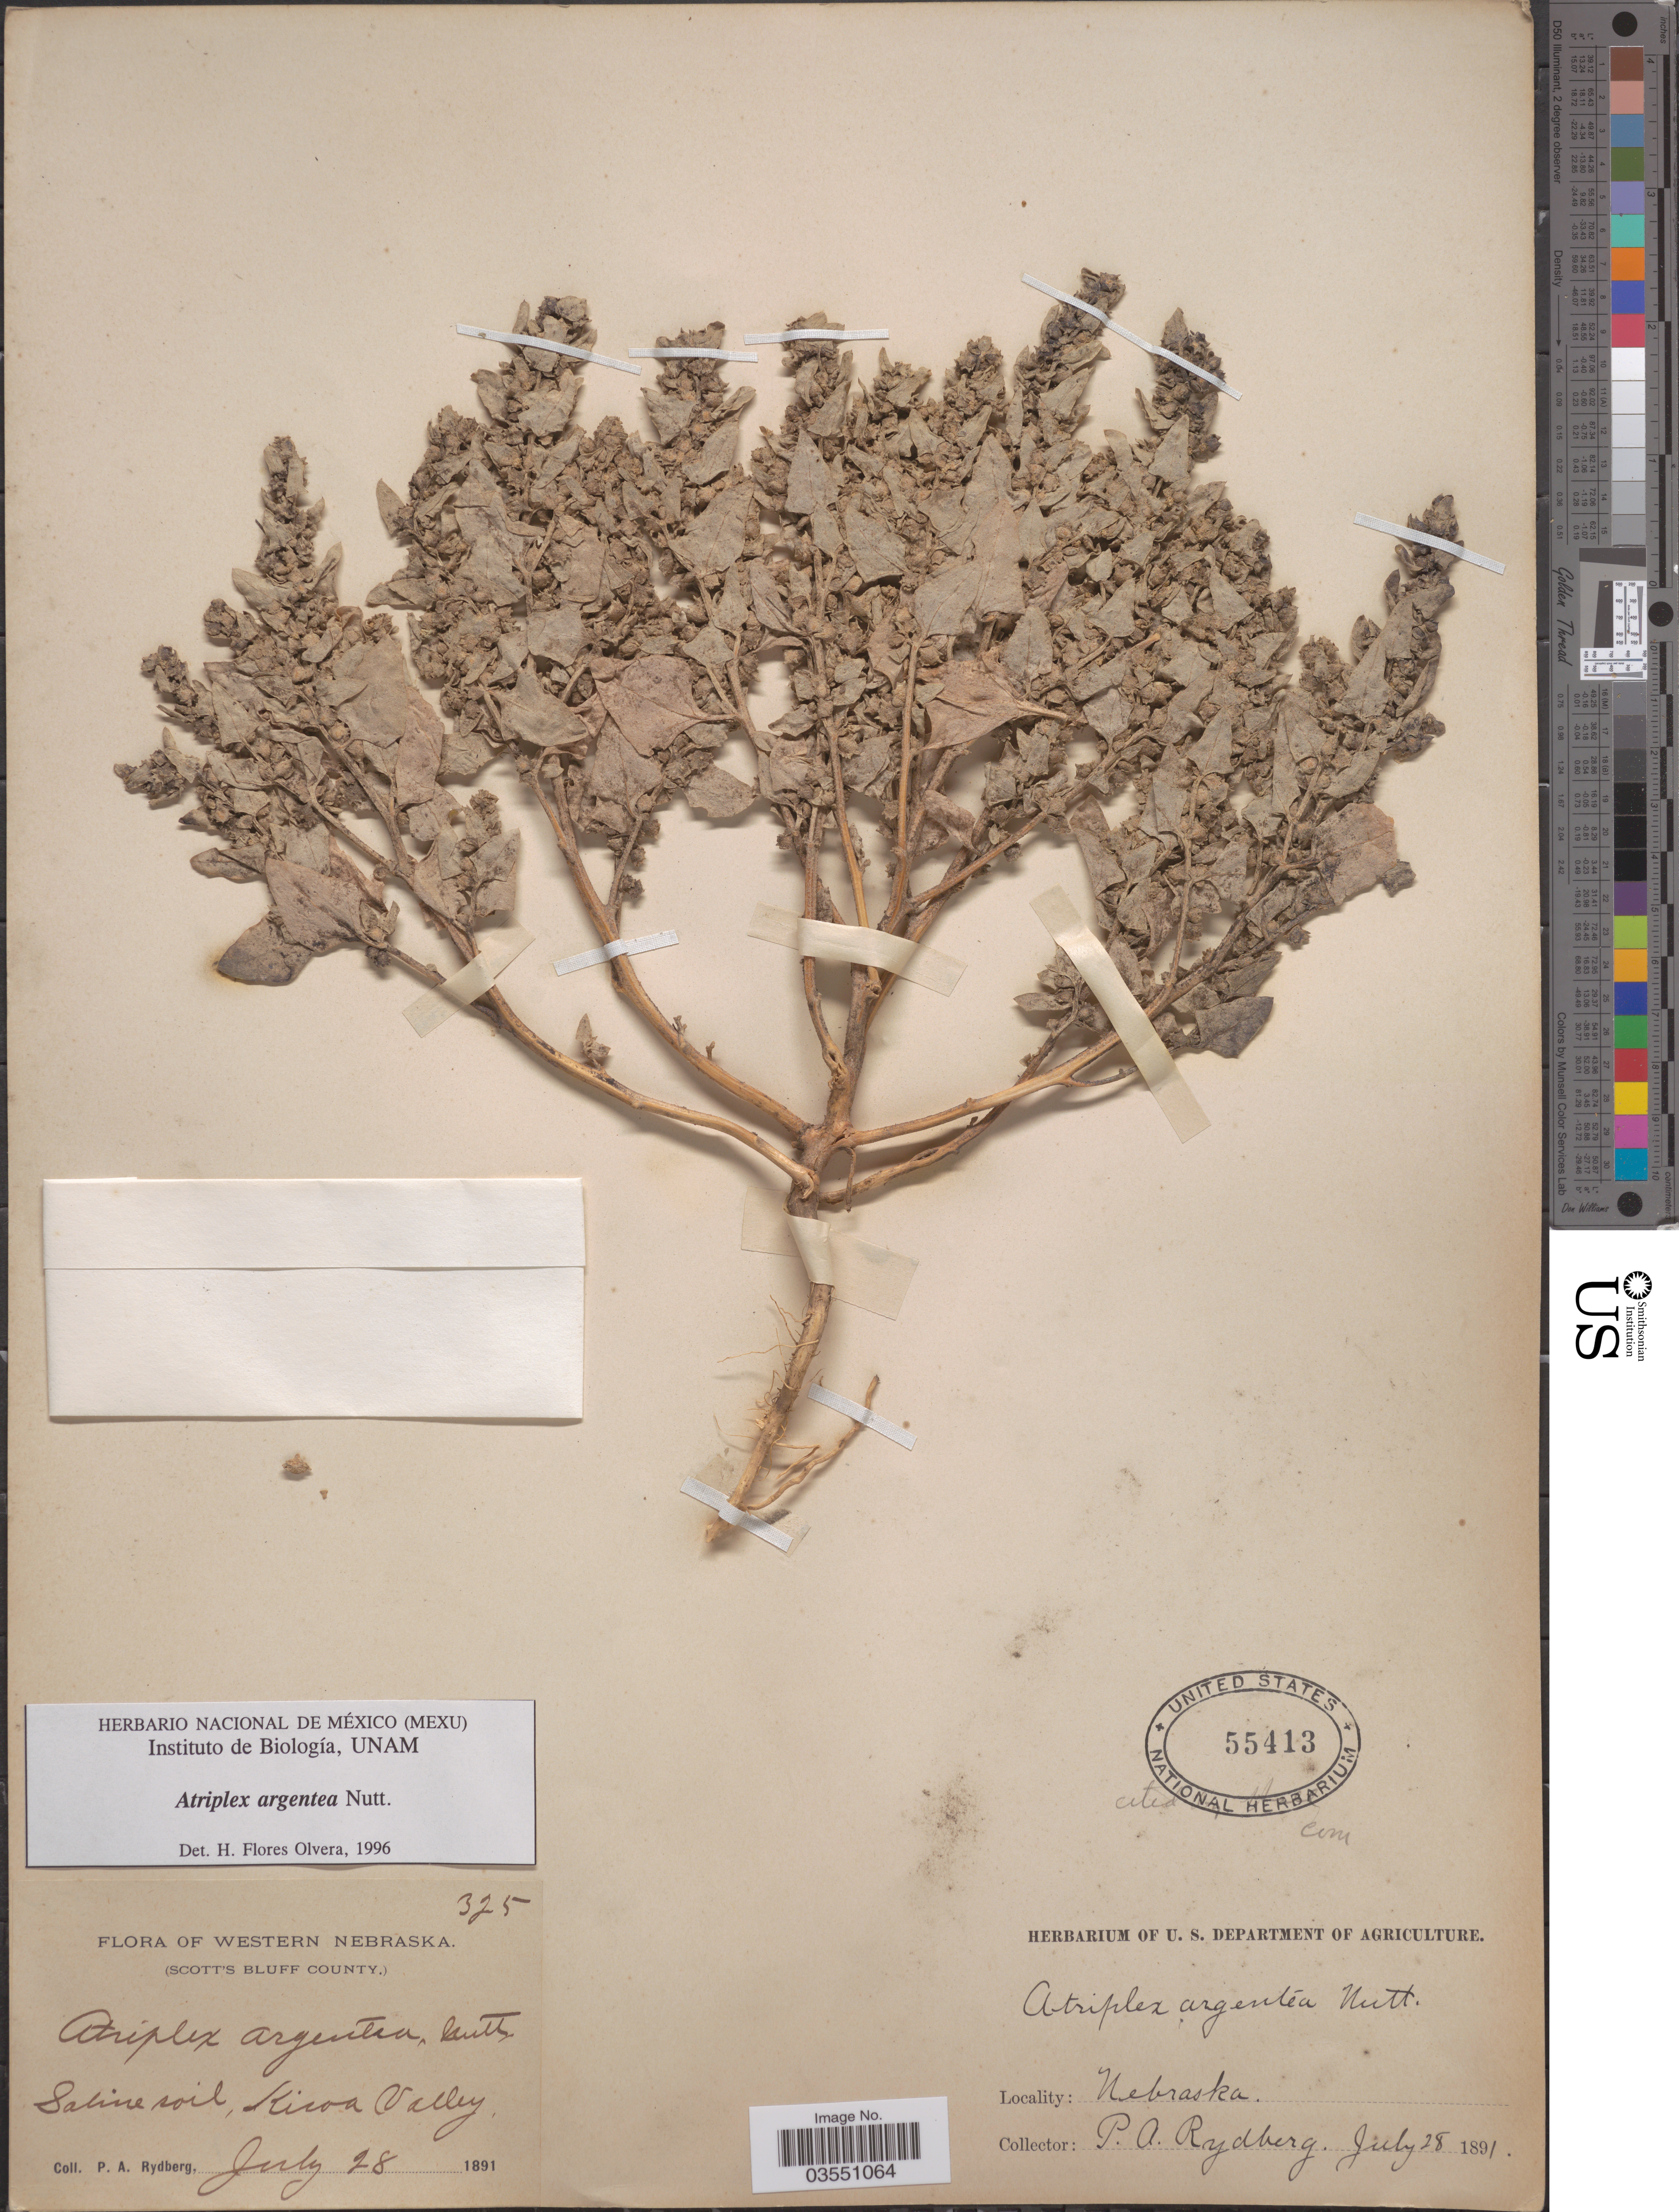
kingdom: Plantae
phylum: Tracheophyta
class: Magnoliopsida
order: Caryophyllales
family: Amaranthaceae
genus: Atriplex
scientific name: Atriplex argentea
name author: Nutt.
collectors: P. A. Rydberg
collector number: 325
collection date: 1891-07-28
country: United States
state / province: Nebraska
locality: Western Nebraska (Scott's Bluff County). Kiwa Valley.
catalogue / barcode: US 55413